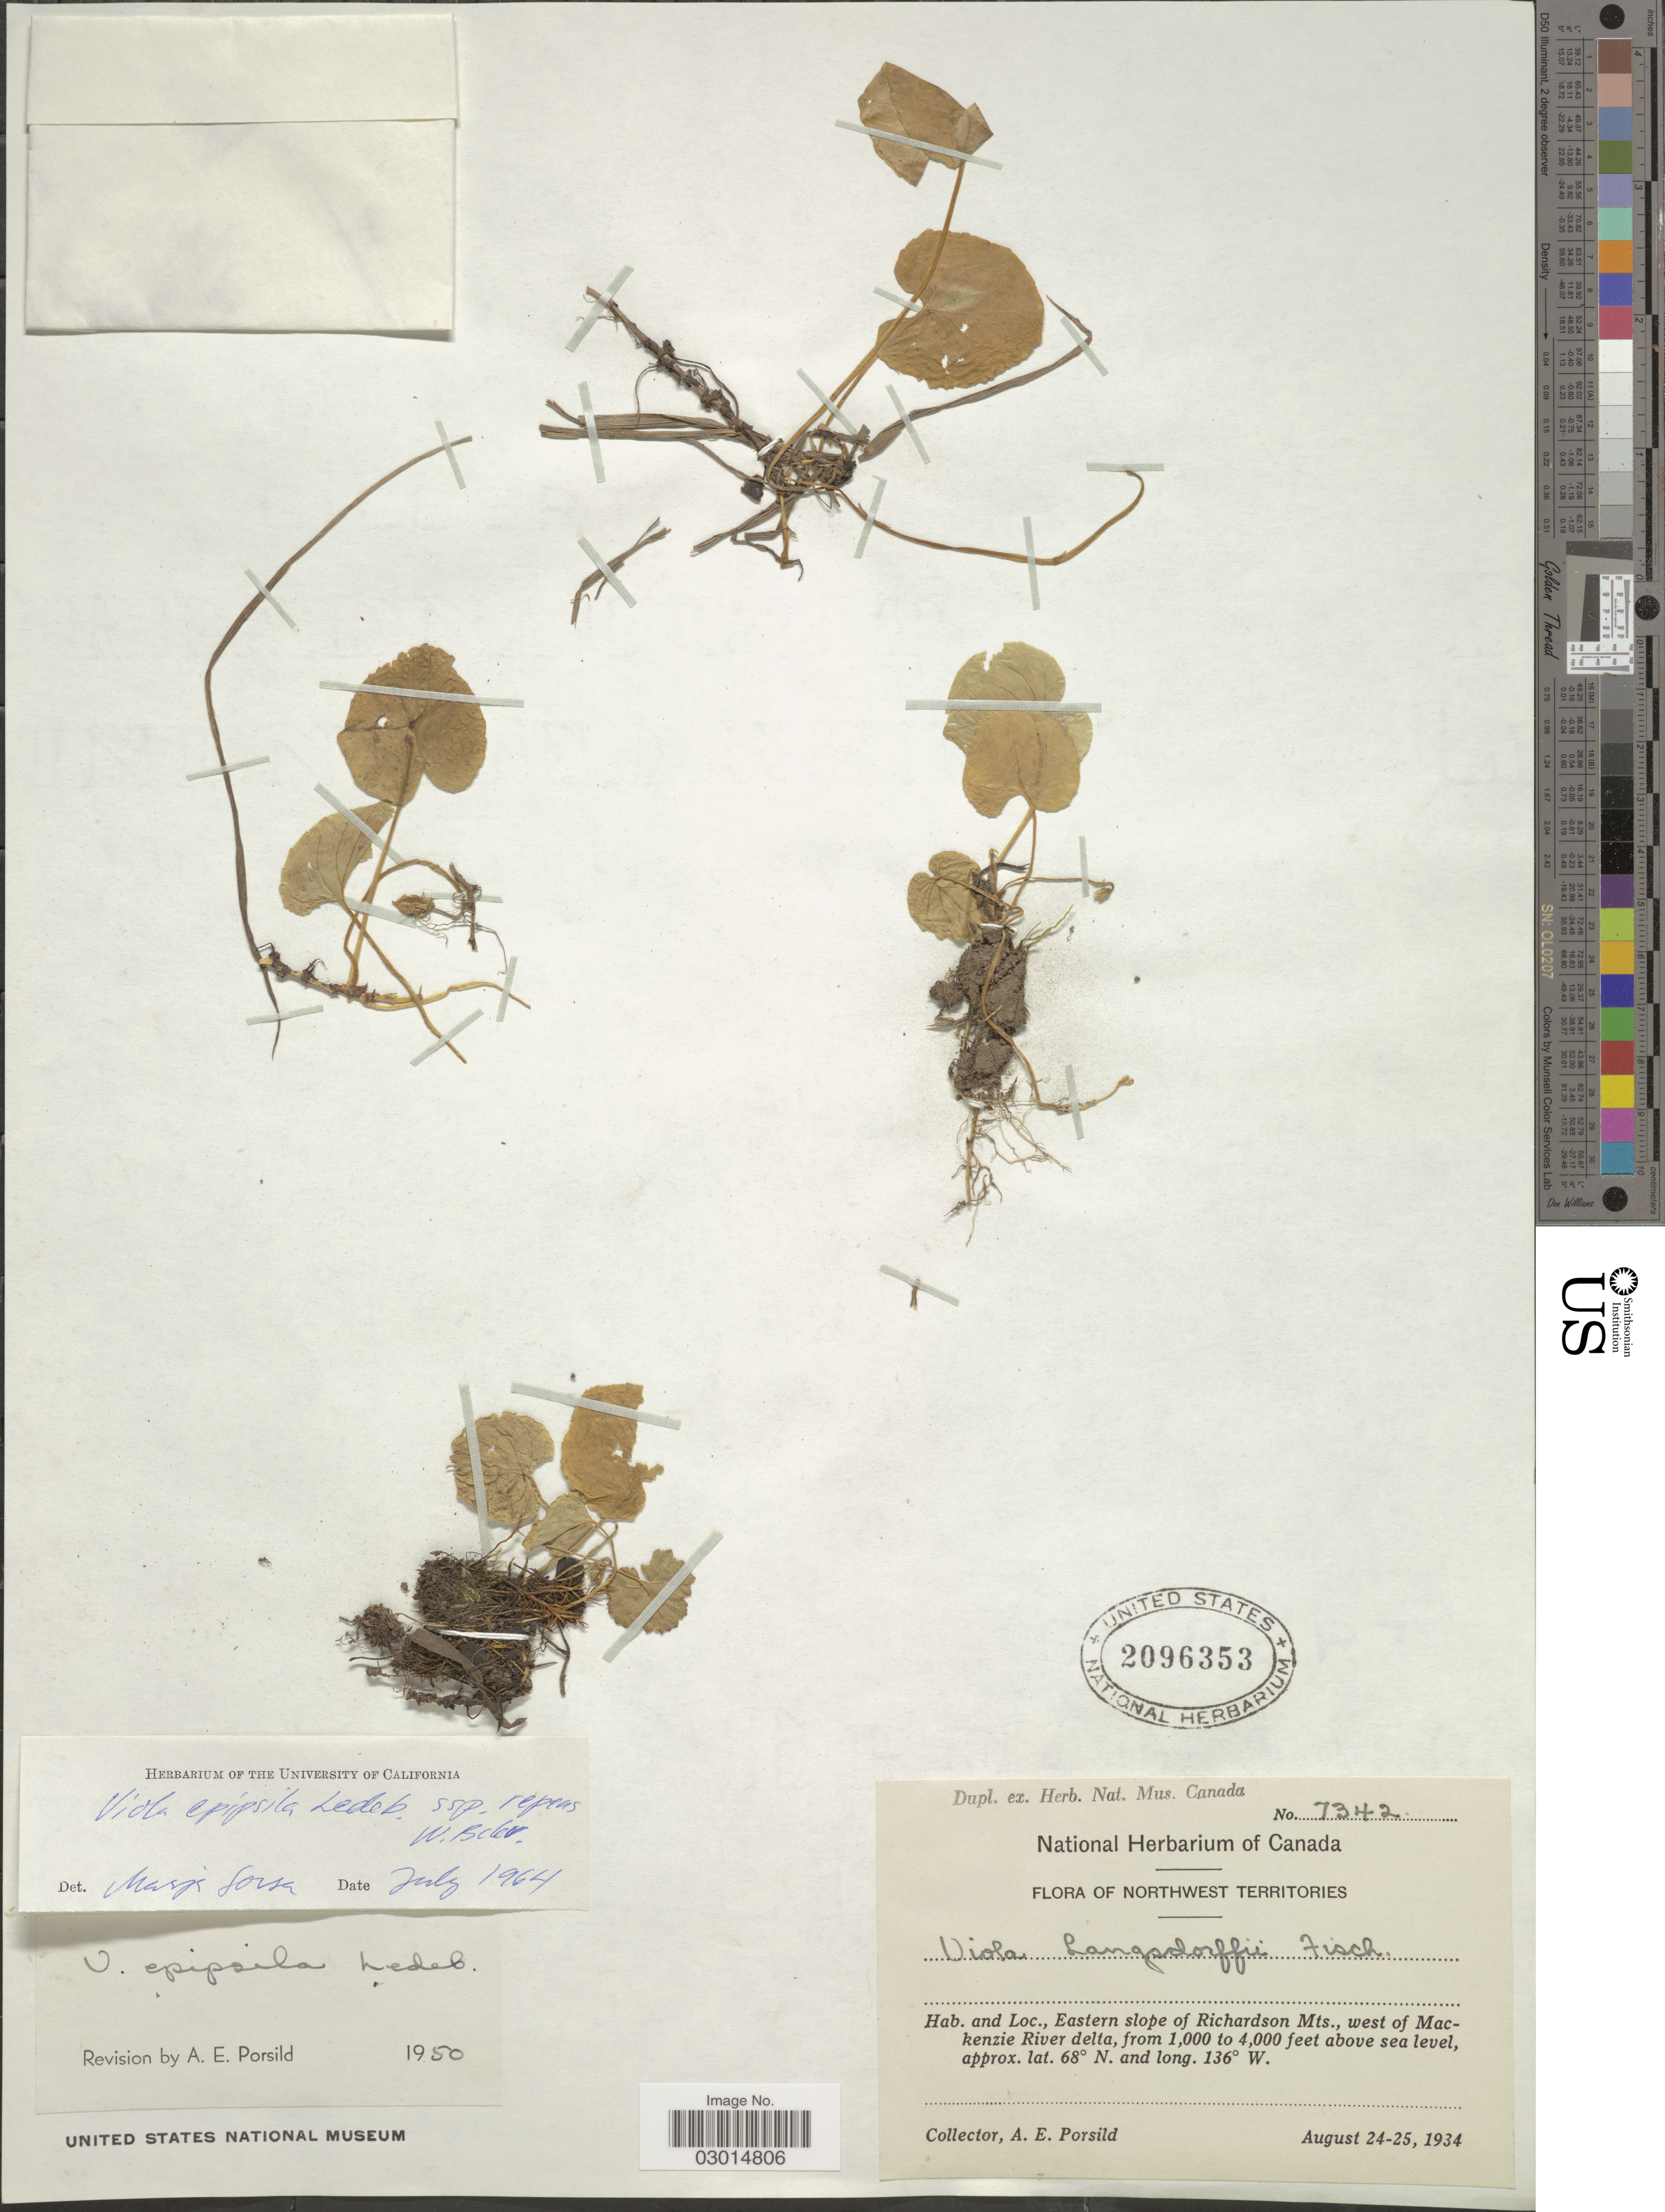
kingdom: Plantae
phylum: Tracheophyta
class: Magnoliopsida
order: Malpighiales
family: Violaceae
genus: Viola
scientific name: Viola epipsila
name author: Ledeb.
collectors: A. E. Porsild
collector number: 7342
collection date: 1934-08-24/1934-08-25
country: Canada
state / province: Northwest Territories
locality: Eastern slope of Richardson Mts., west of Mackenzie River delta.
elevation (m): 305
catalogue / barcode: US 2096353